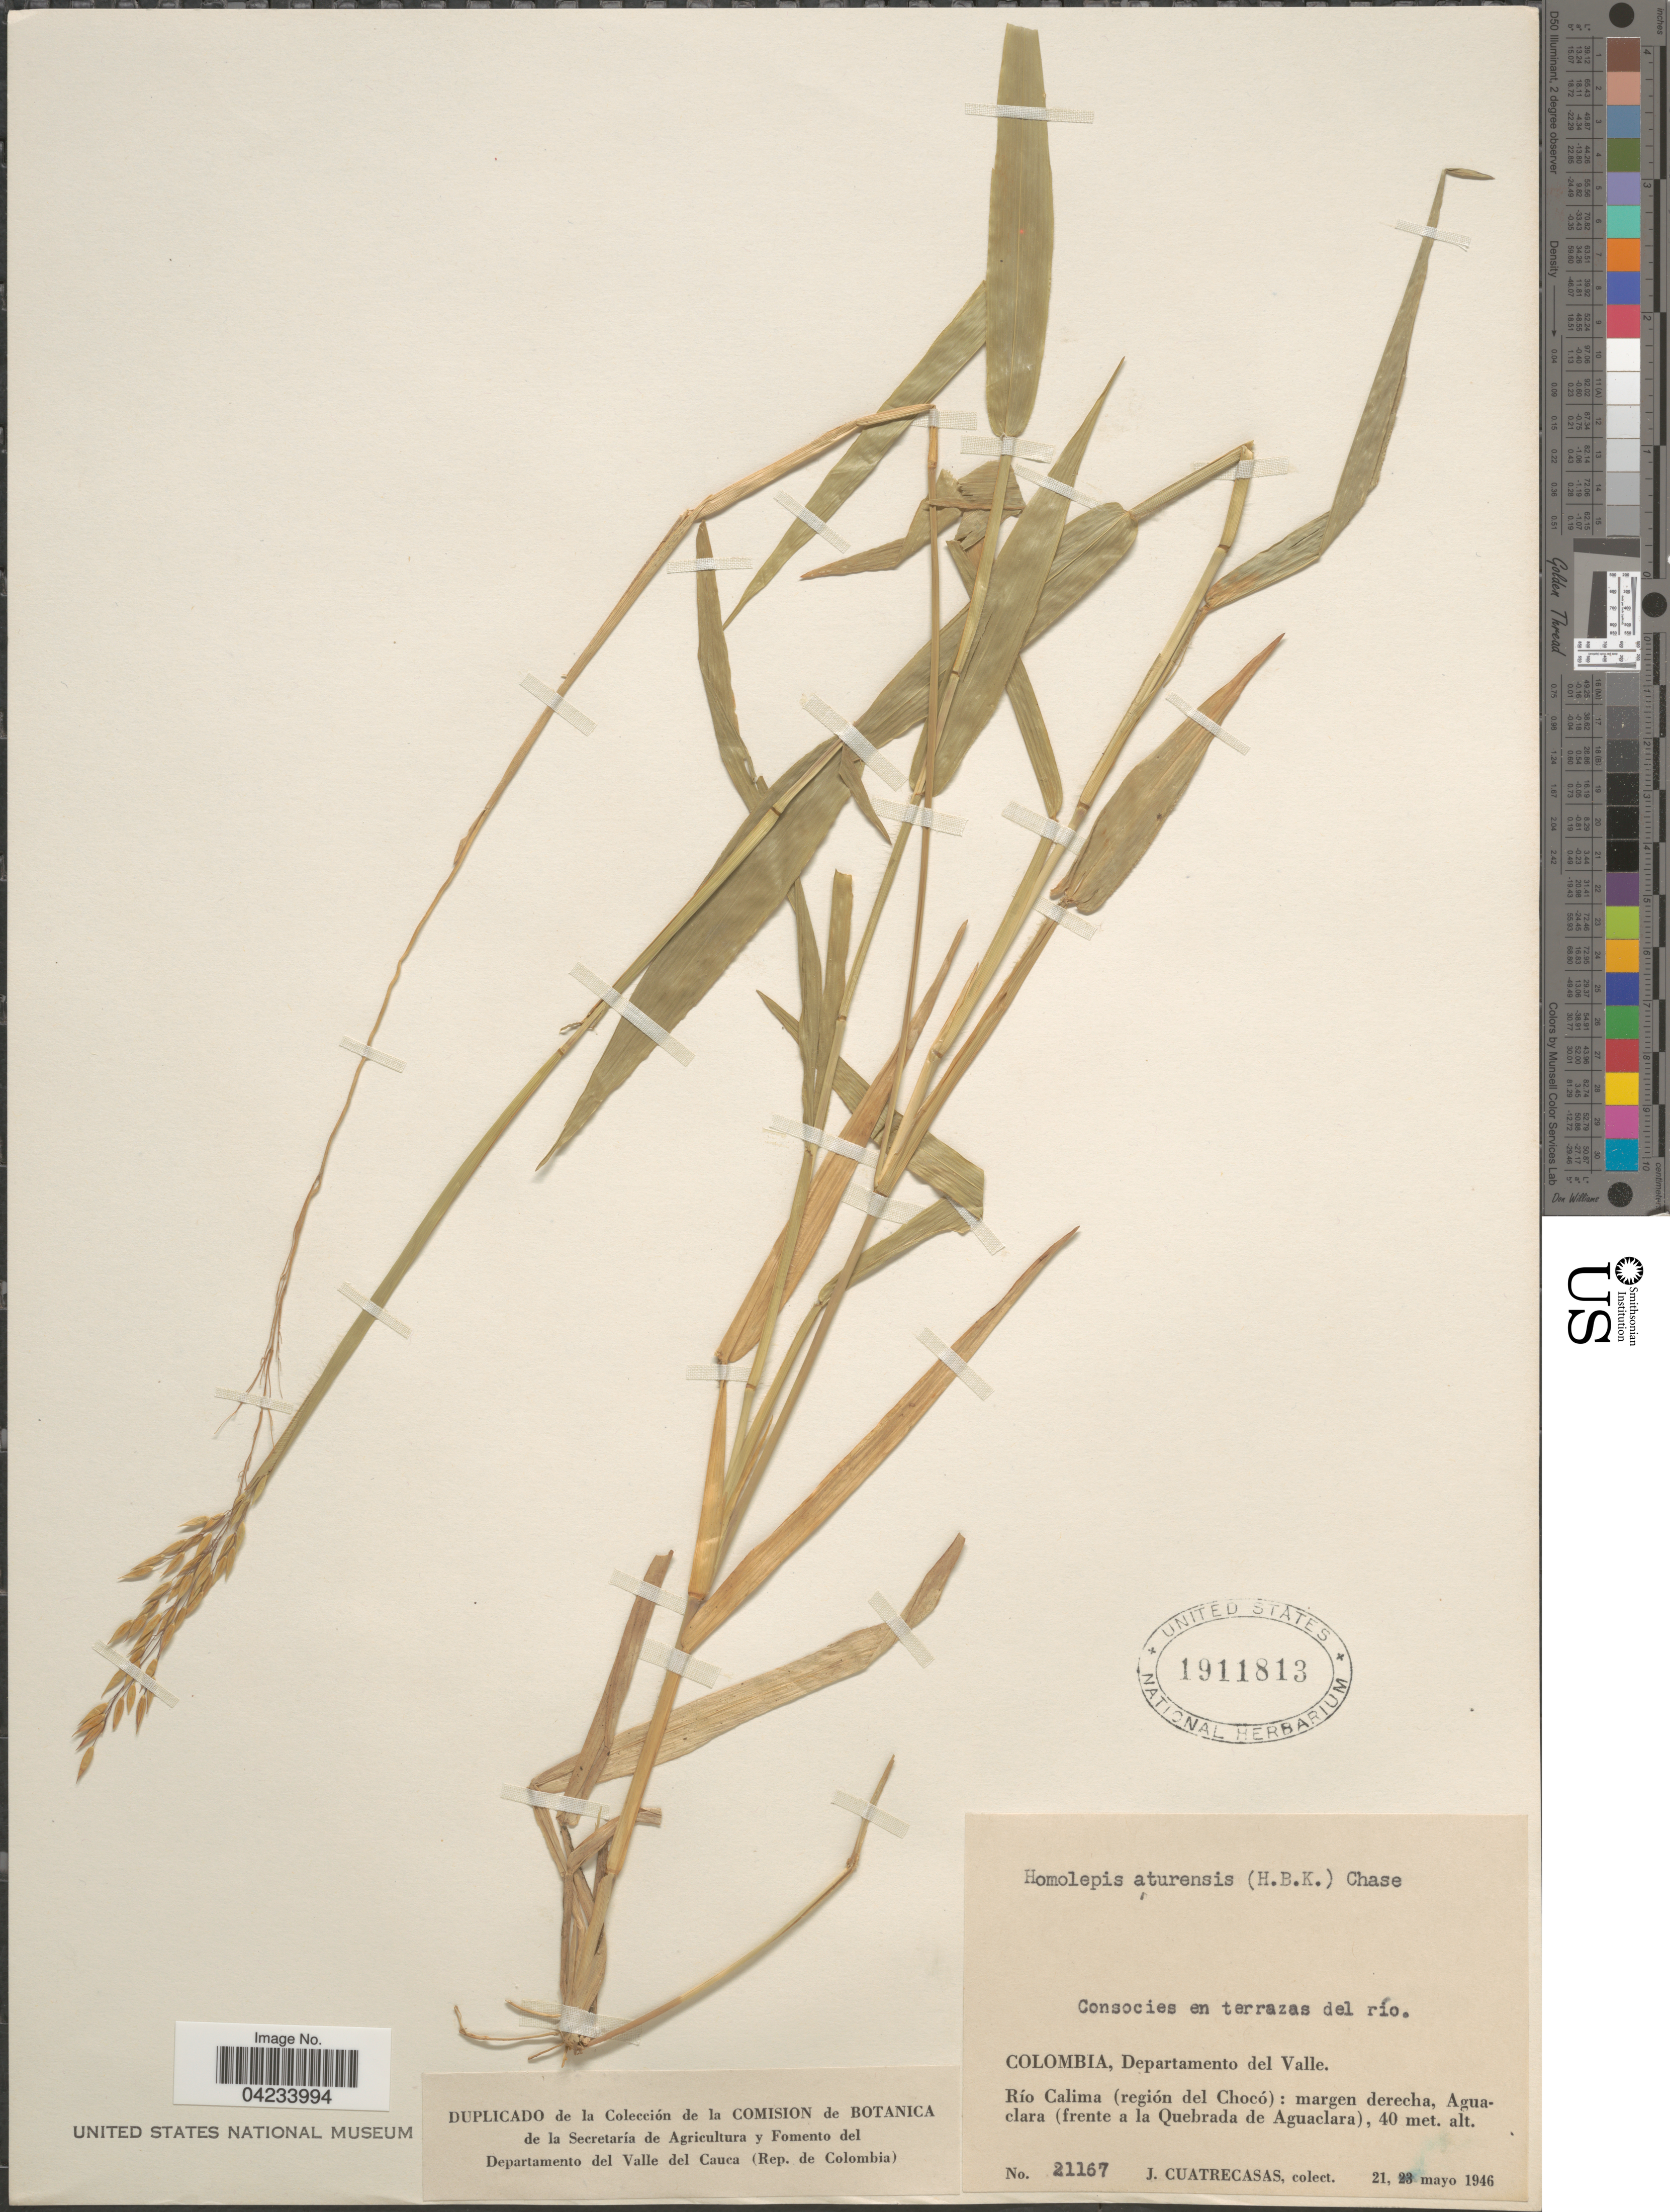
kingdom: Plantae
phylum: Tracheophyta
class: Liliopsida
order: Poales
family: Poaceae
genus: Homolepis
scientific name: Homolepis aturensis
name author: (Kunth) Chase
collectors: J. Cuatrecasas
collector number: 21167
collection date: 1946-05-21/1946-05-23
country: Colombia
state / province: Valle del Cauca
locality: Departamento del Valle. Río Calima (región del Chocó): margen derecha, Aguaclara (frente a la Quebrada de Aguaclara).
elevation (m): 40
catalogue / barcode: US 1911813